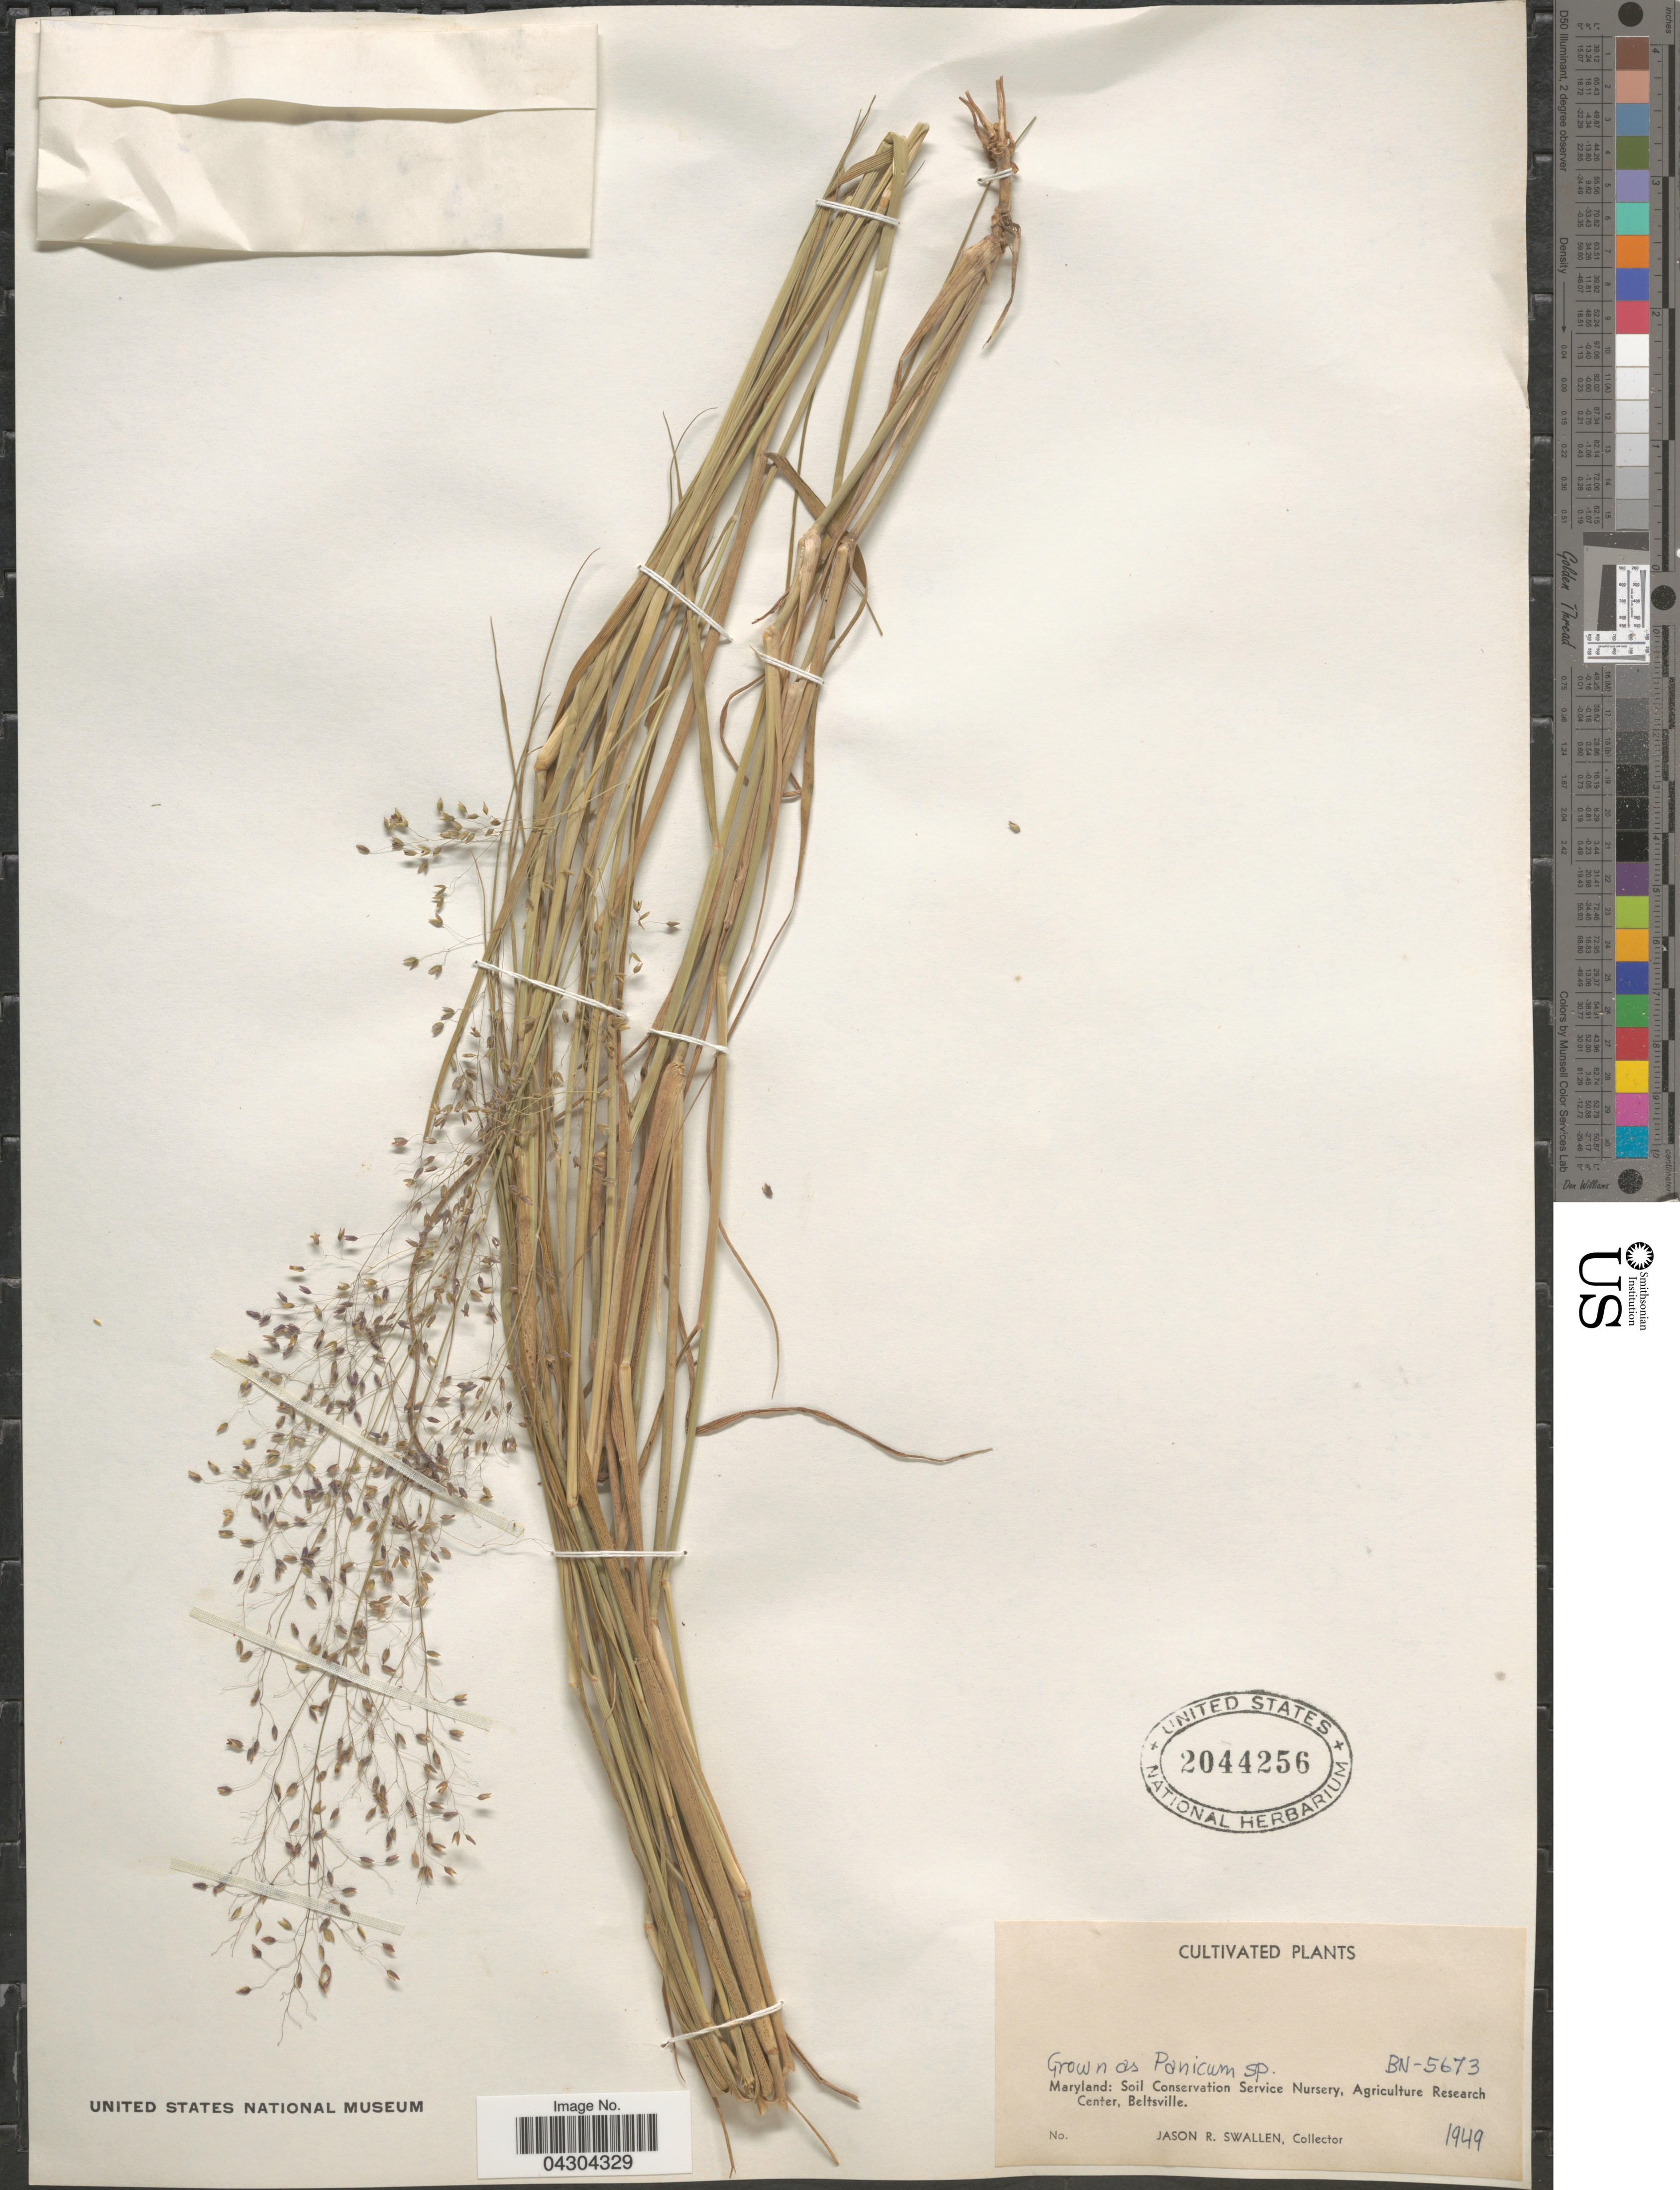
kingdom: Plantae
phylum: Tracheophyta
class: Liliopsida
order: Poales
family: Poaceae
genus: Panicum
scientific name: Panicum sp.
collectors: J. R. Swallen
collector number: BN-5673?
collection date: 1949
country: United States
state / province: Maryland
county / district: Prince George's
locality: Soil Conservation Service Nursery, Agriculture Research Center, Beltsville.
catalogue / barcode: US 2044256